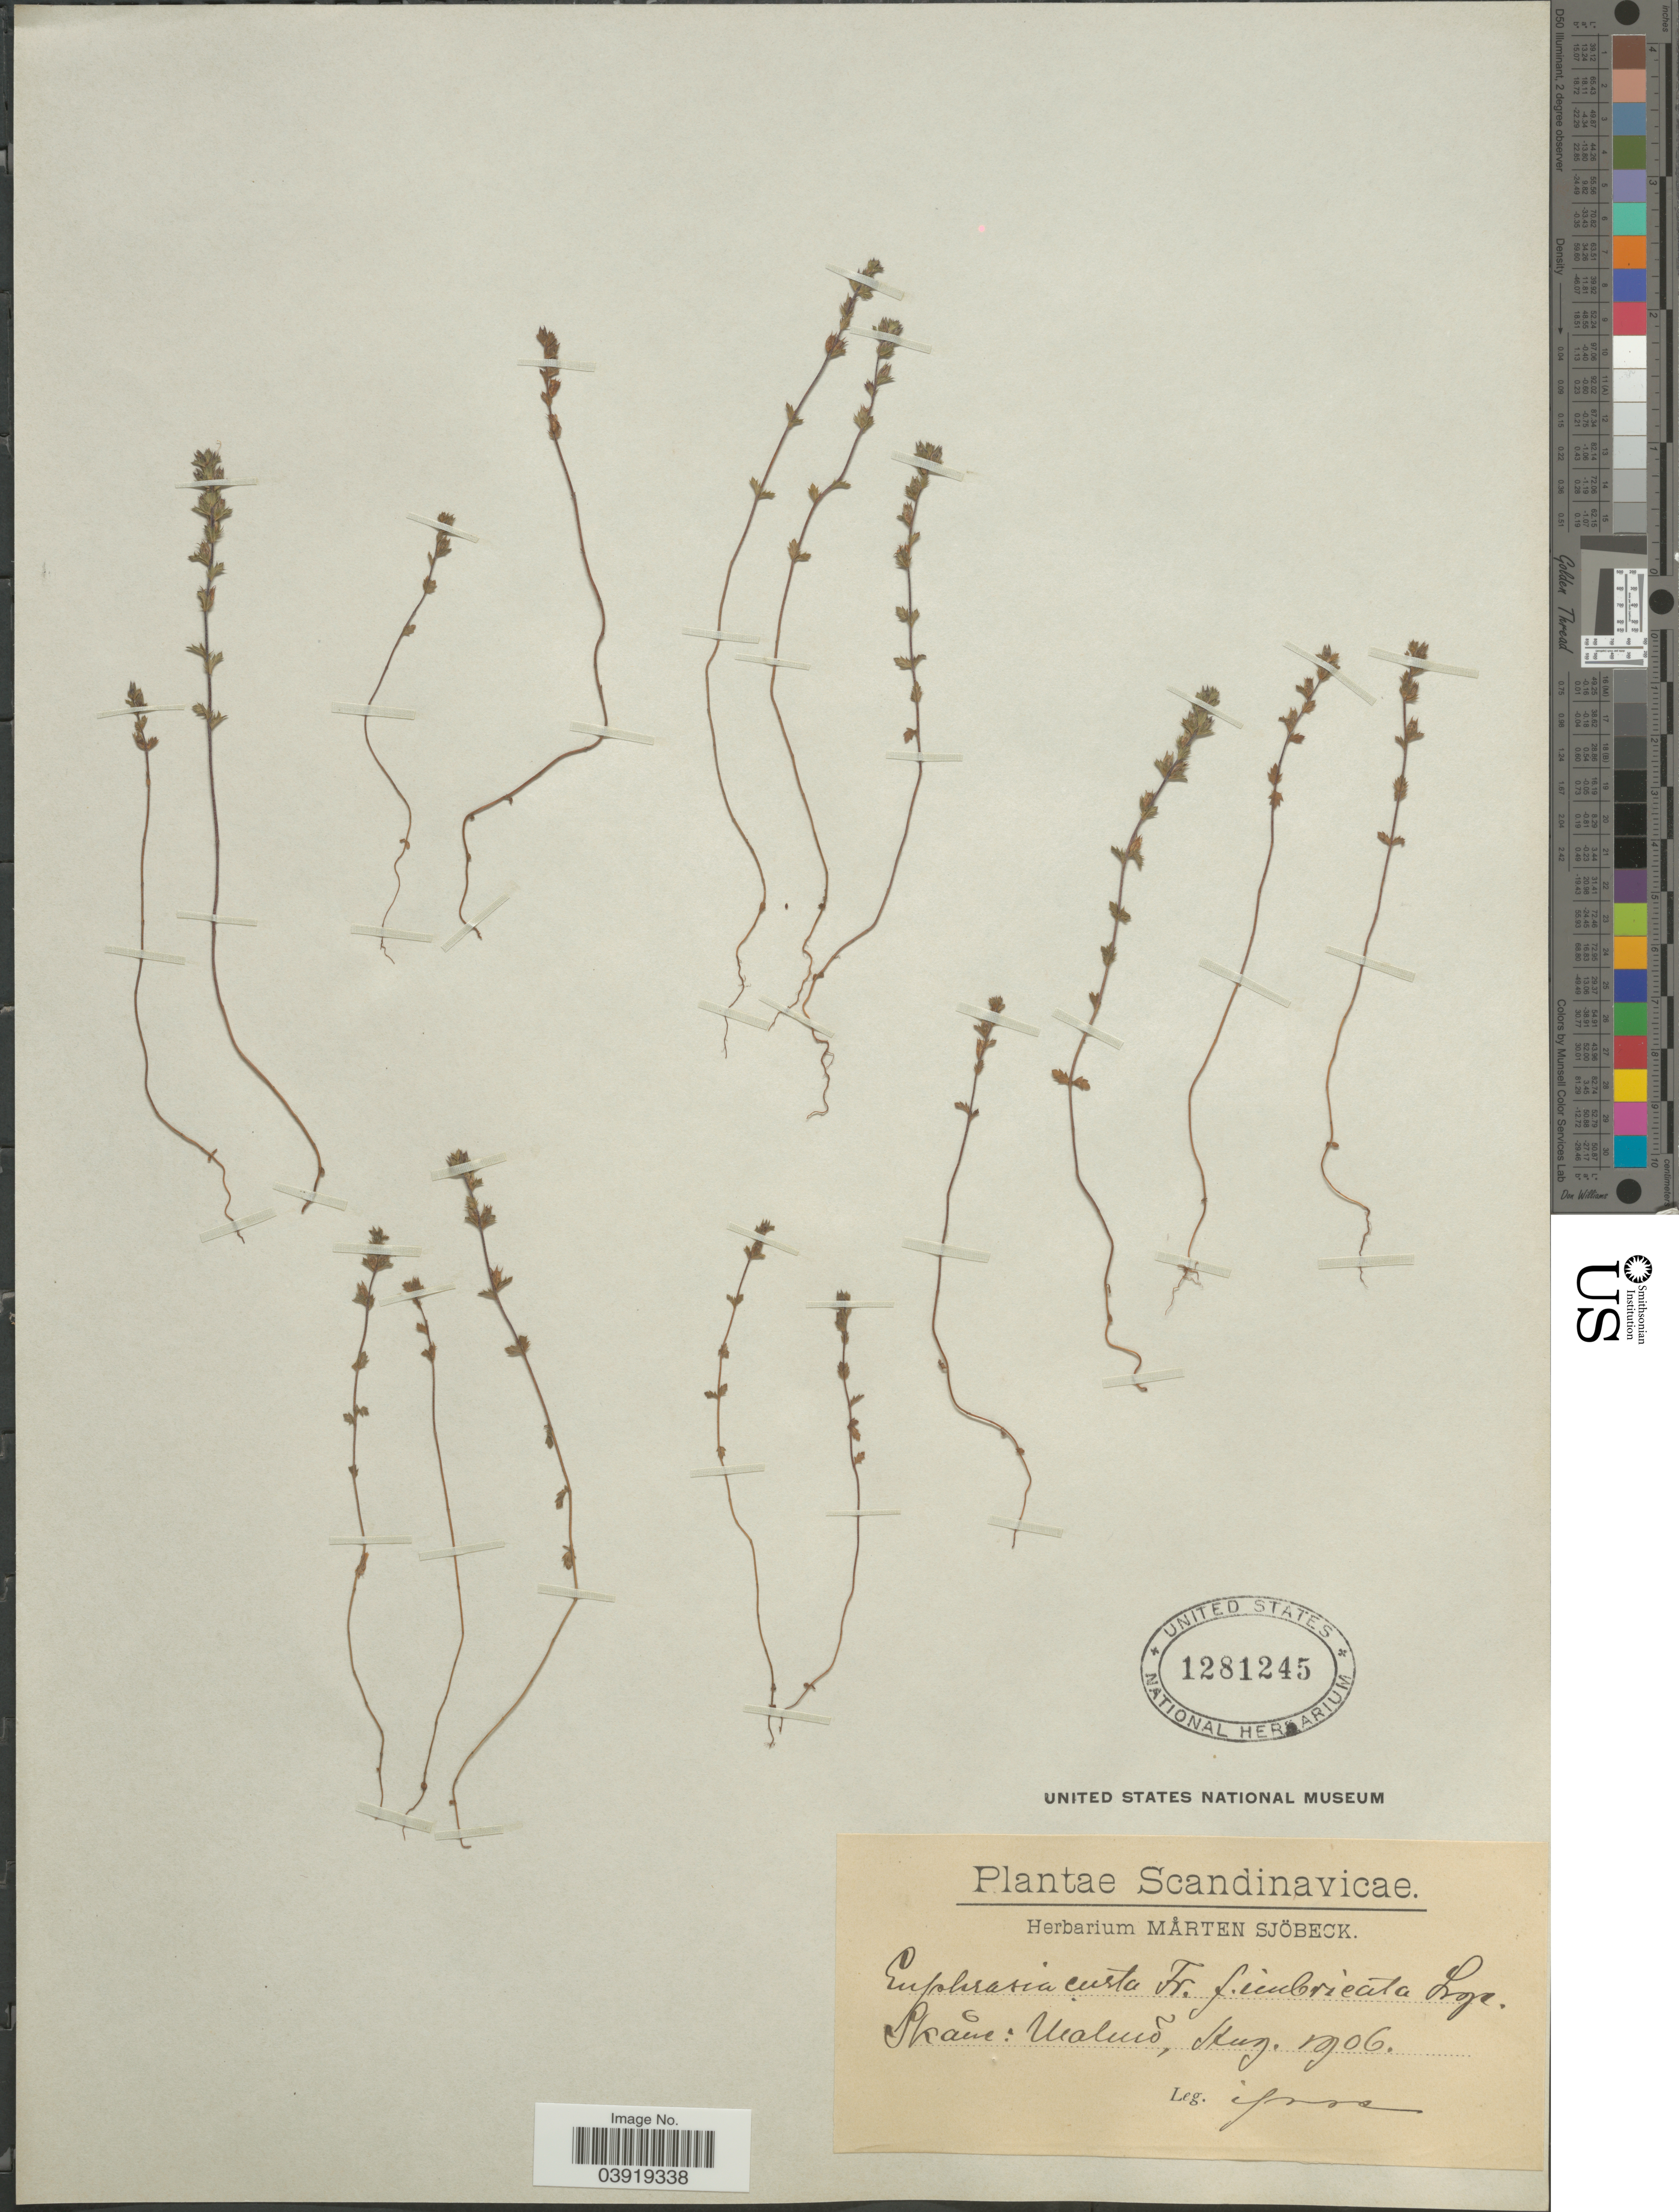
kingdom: Plantae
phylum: Tracheophyta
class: Magnoliopsida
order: Lamiales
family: Orobanchaceae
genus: Euphrasia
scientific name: Euphrasia curta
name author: (Fr.) Wettst.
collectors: M. Sjöbeck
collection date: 1906-08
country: Sweden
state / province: Skåne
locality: Scandinavicæ. Malmö.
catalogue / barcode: US 1281245